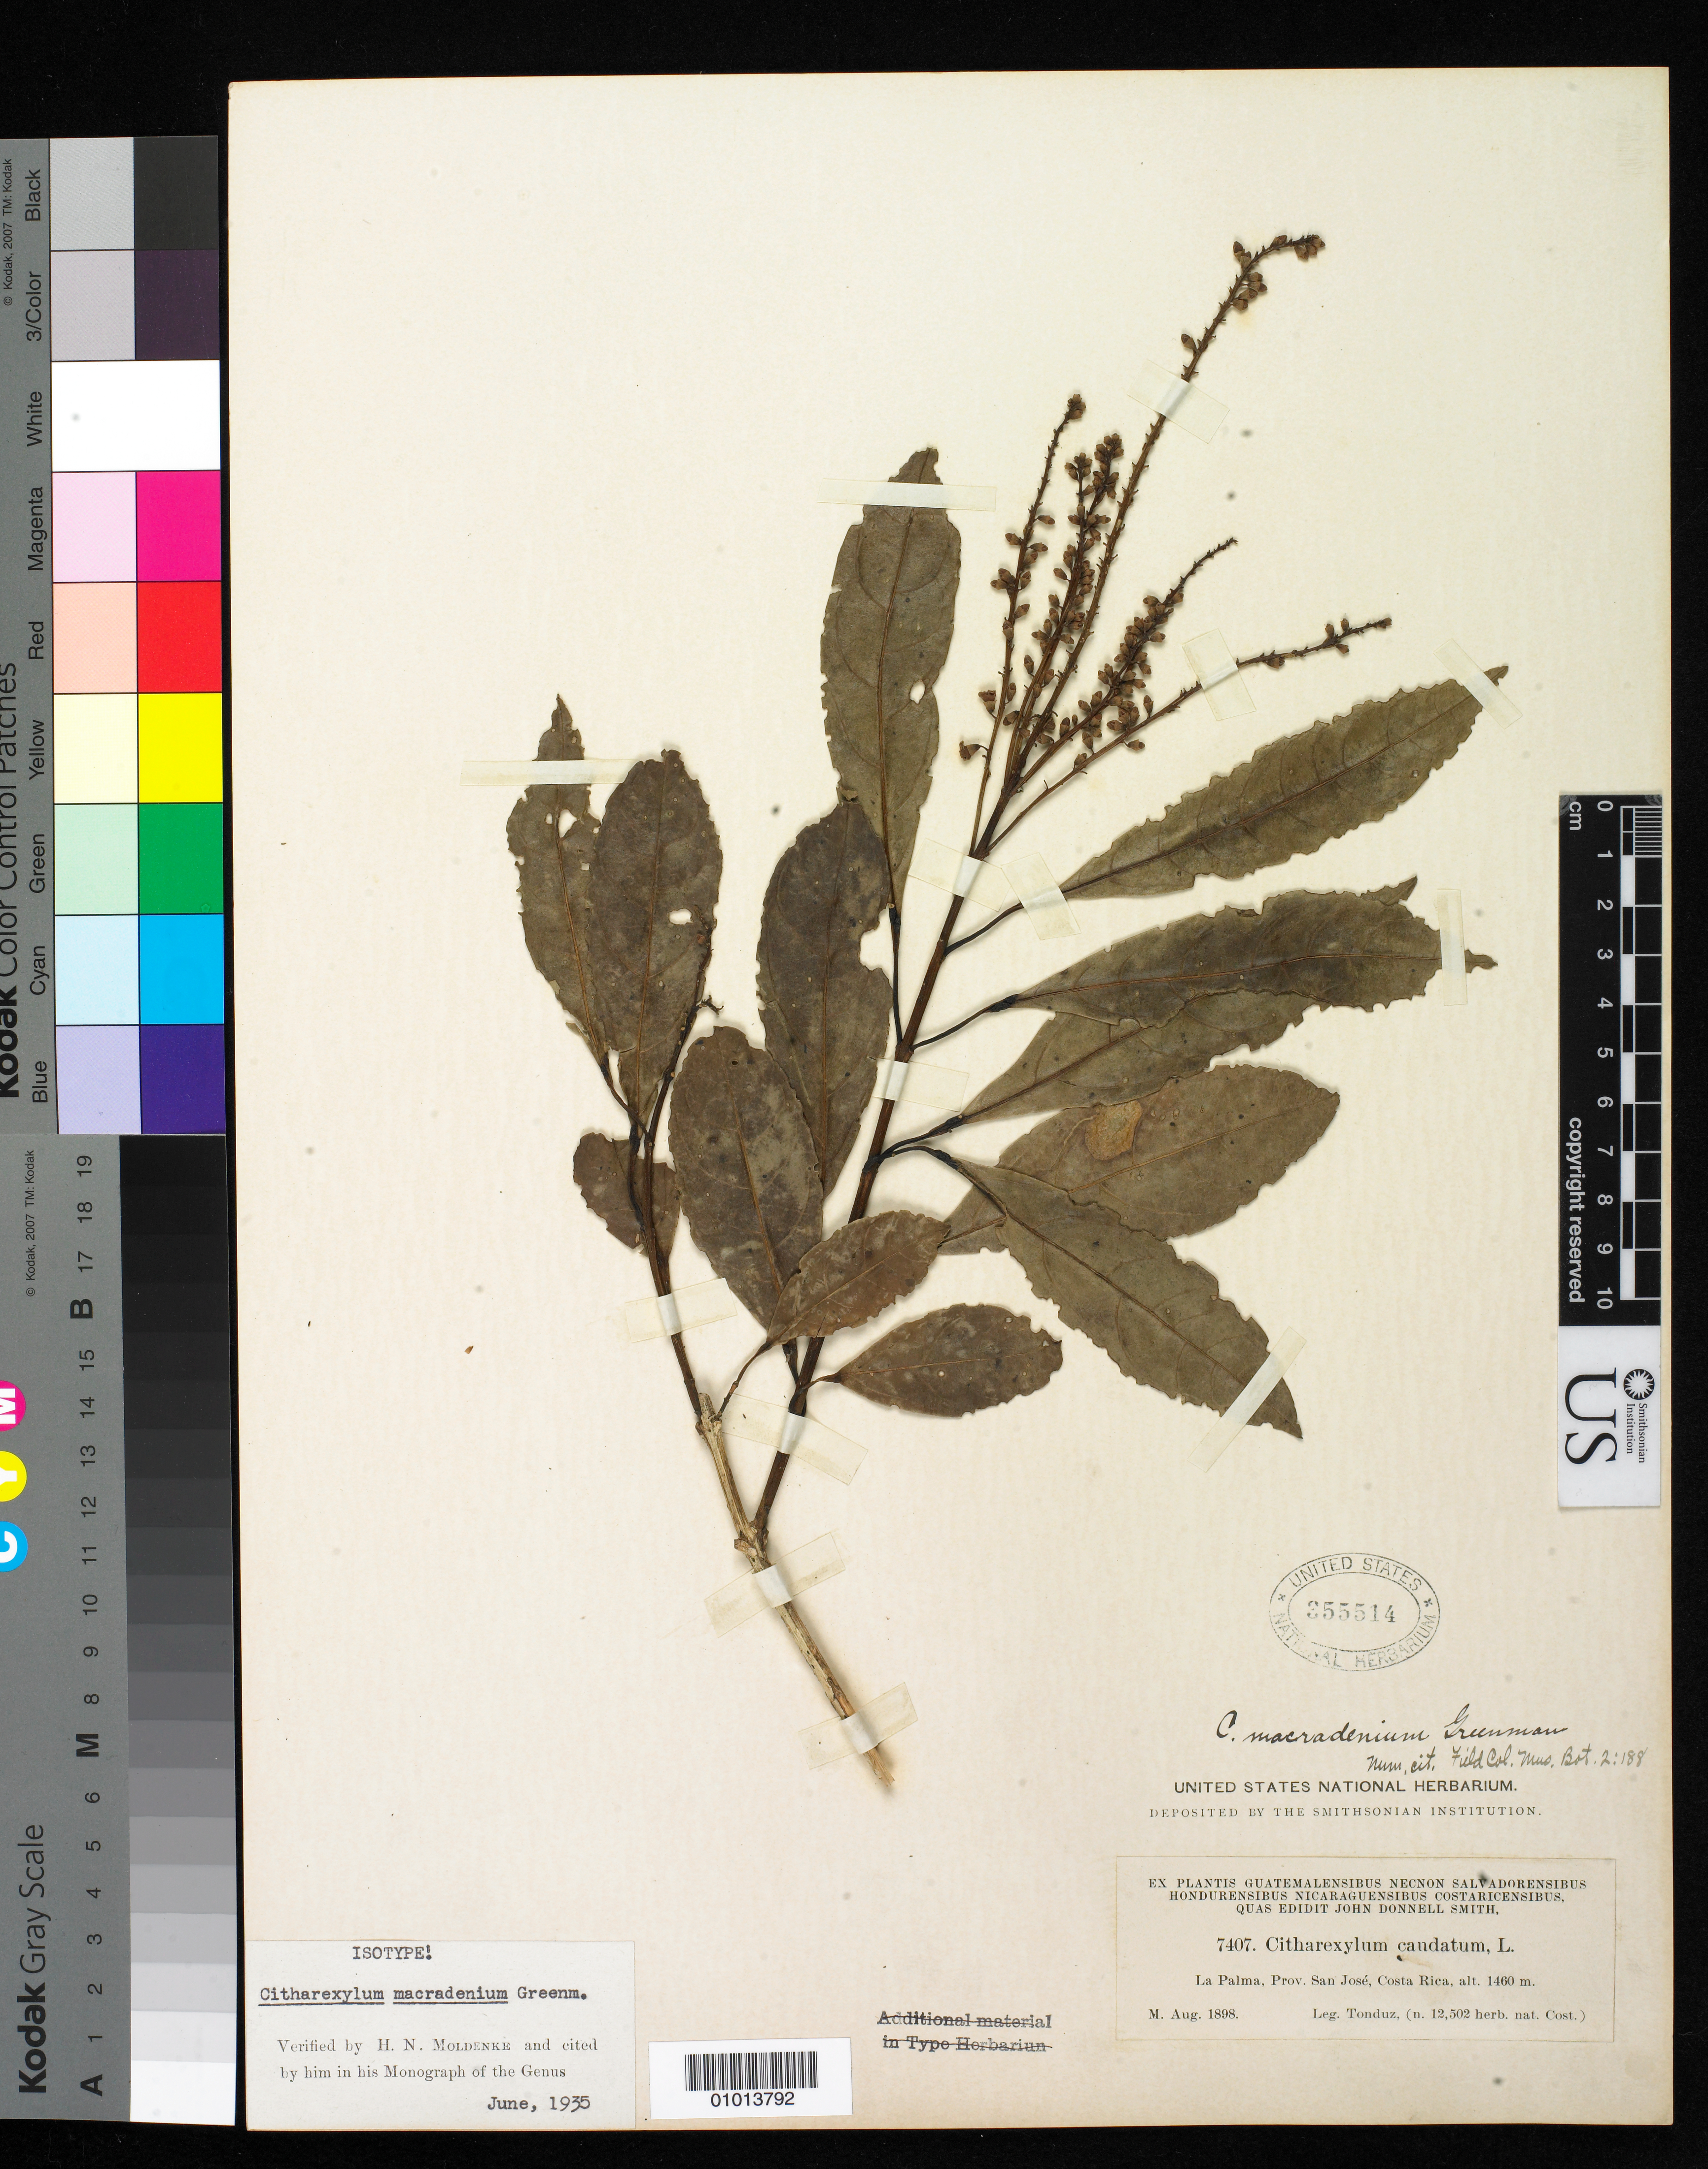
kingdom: Plantae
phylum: Tracheophyta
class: Magnoliopsida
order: Lamiales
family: Verbenaceae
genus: Citharexylum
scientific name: Citharexylum macradenium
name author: Greenm.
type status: Isolectotype; Isosyntype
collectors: A. Tonduz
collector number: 12502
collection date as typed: Aug 1898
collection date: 1898-08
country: Costa Rica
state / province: San José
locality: La Palma.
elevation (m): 1460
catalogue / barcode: US 355514